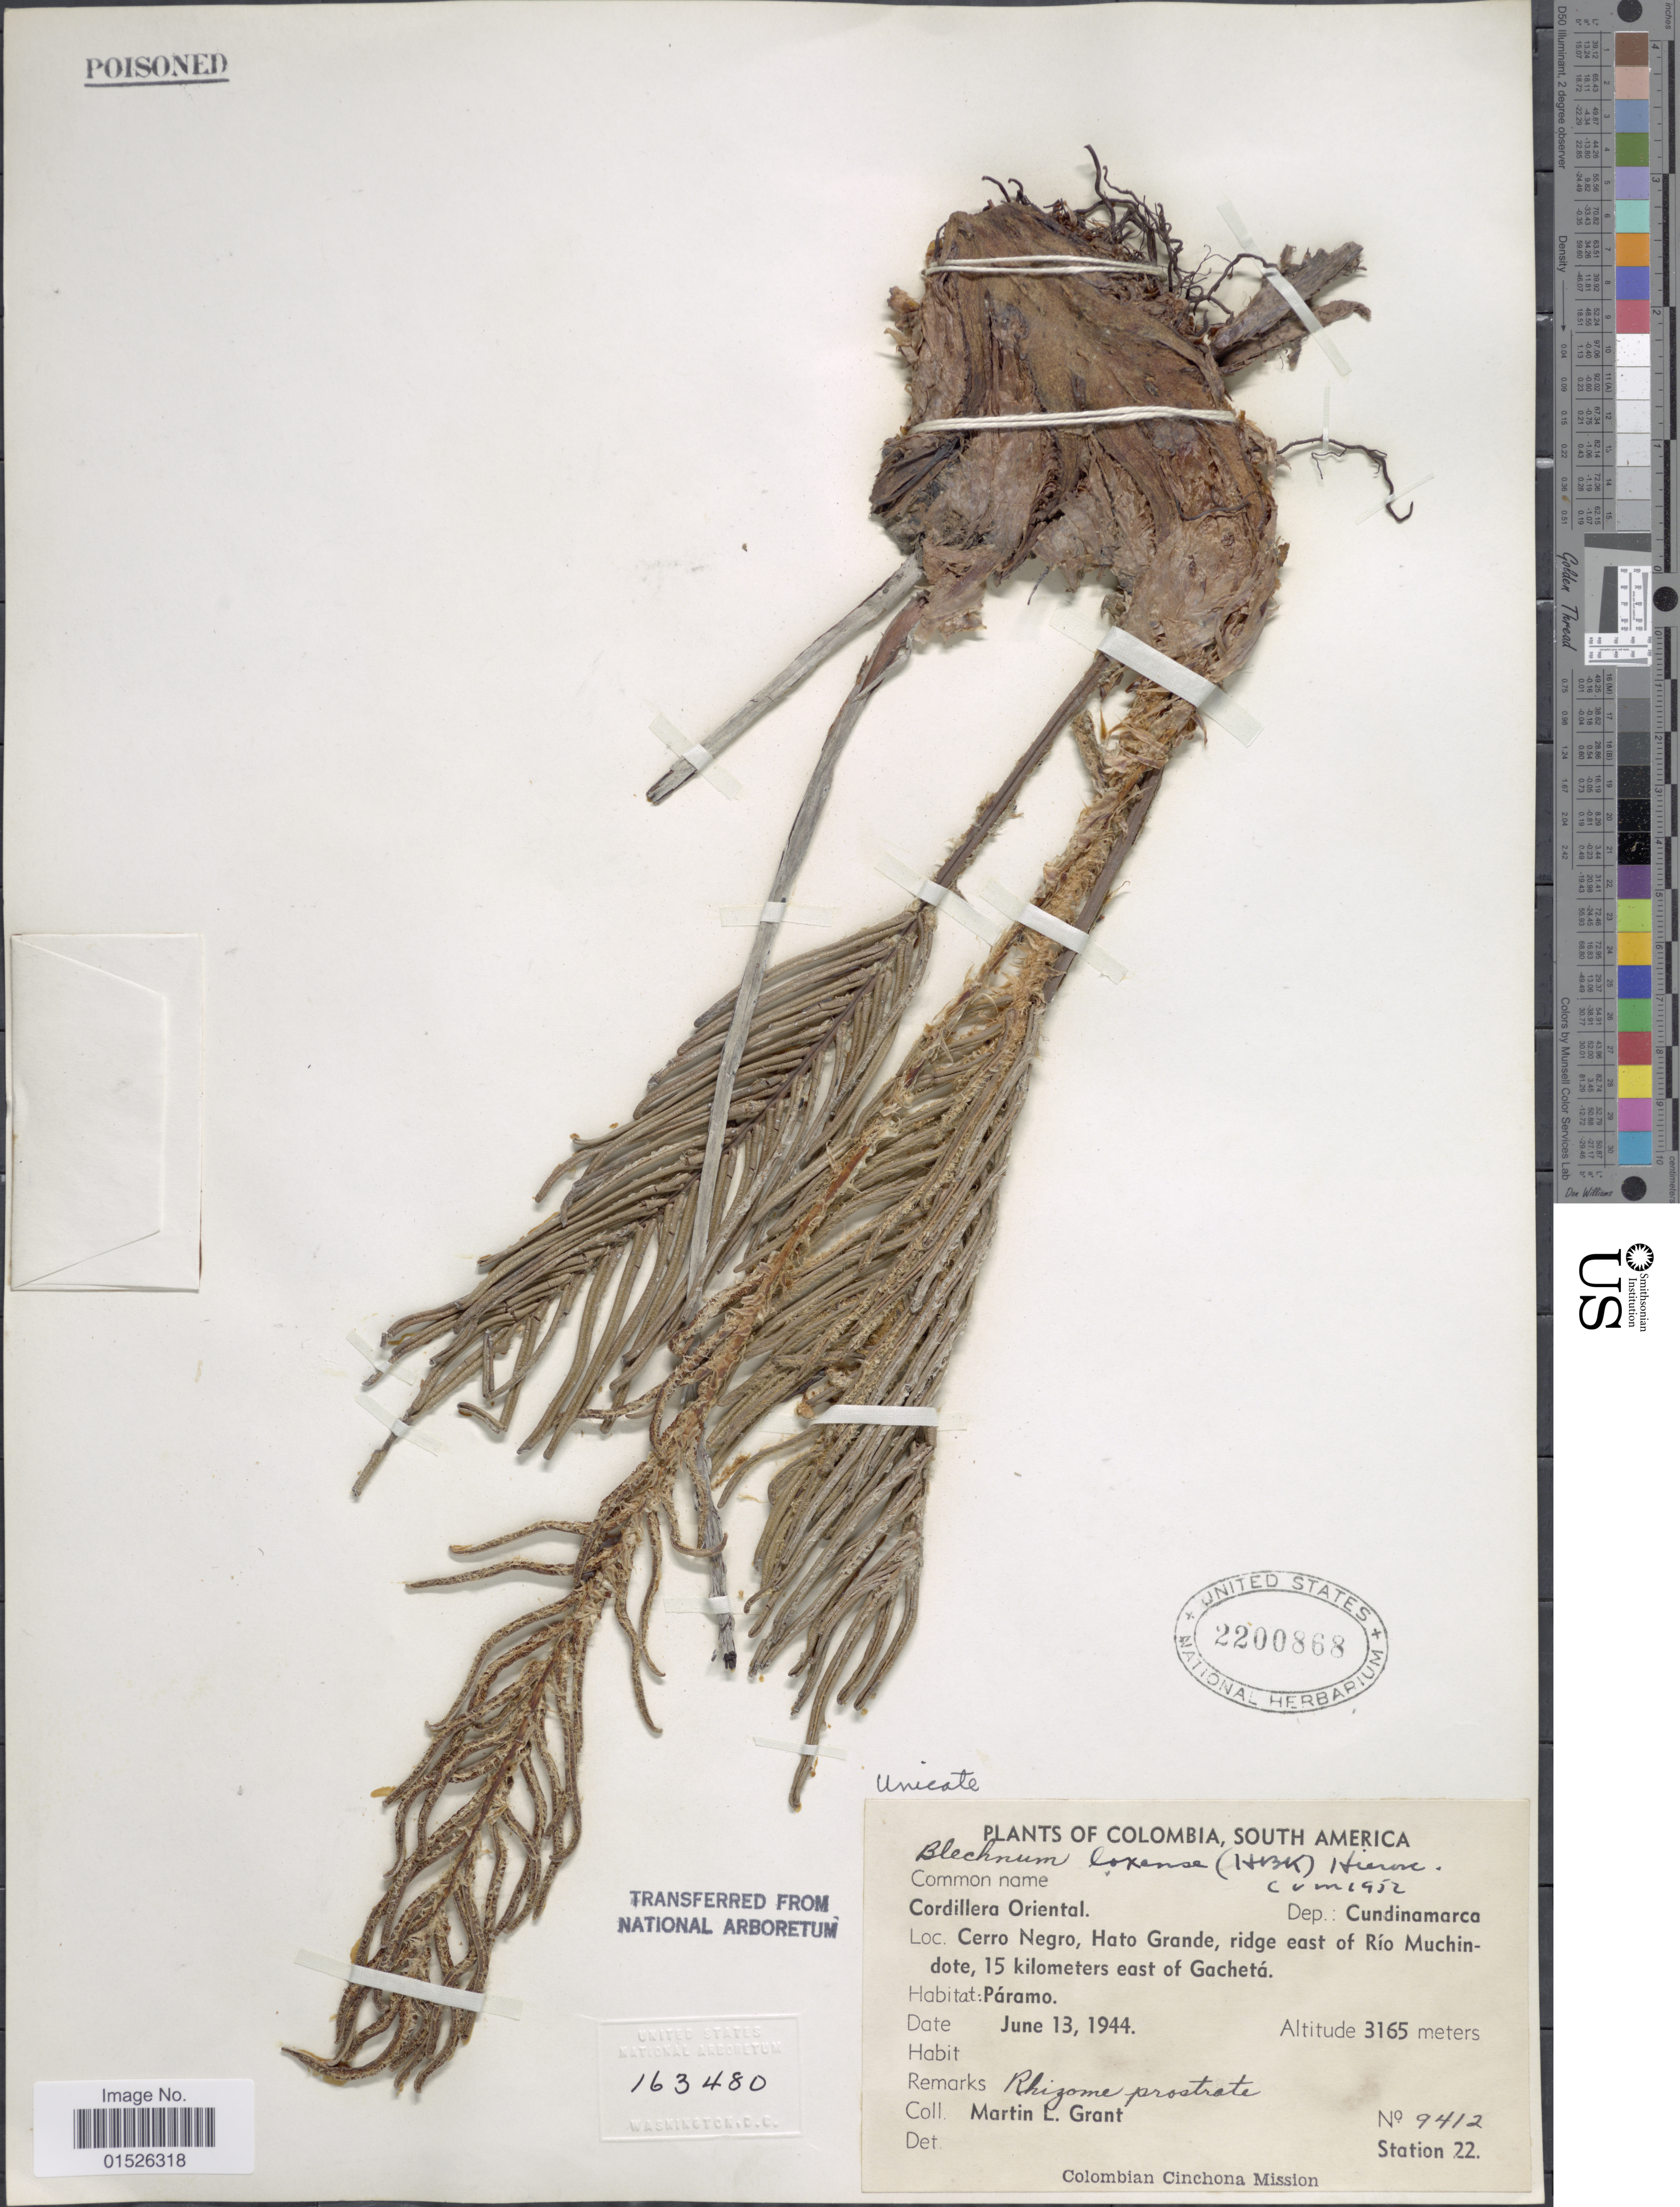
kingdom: Plantae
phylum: Tracheophyta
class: Polypodiopsida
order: Polypodiales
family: Blechnaceae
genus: Blechnum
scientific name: Blechnum loxense var. loxense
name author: (Kunth) Hook. ex Salomon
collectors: M. L. Grant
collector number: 9412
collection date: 1944-06-13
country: Colombia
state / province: Cundinamarca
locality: Colombia, South America, Cordillera Oriental, Dep. Cundinamarca, Cerro Negro, Hato Grande, ridge east of Rio Muchindote, 15 kilometers east of Gacheta.Station 22.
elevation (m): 3165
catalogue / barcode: US 2200868